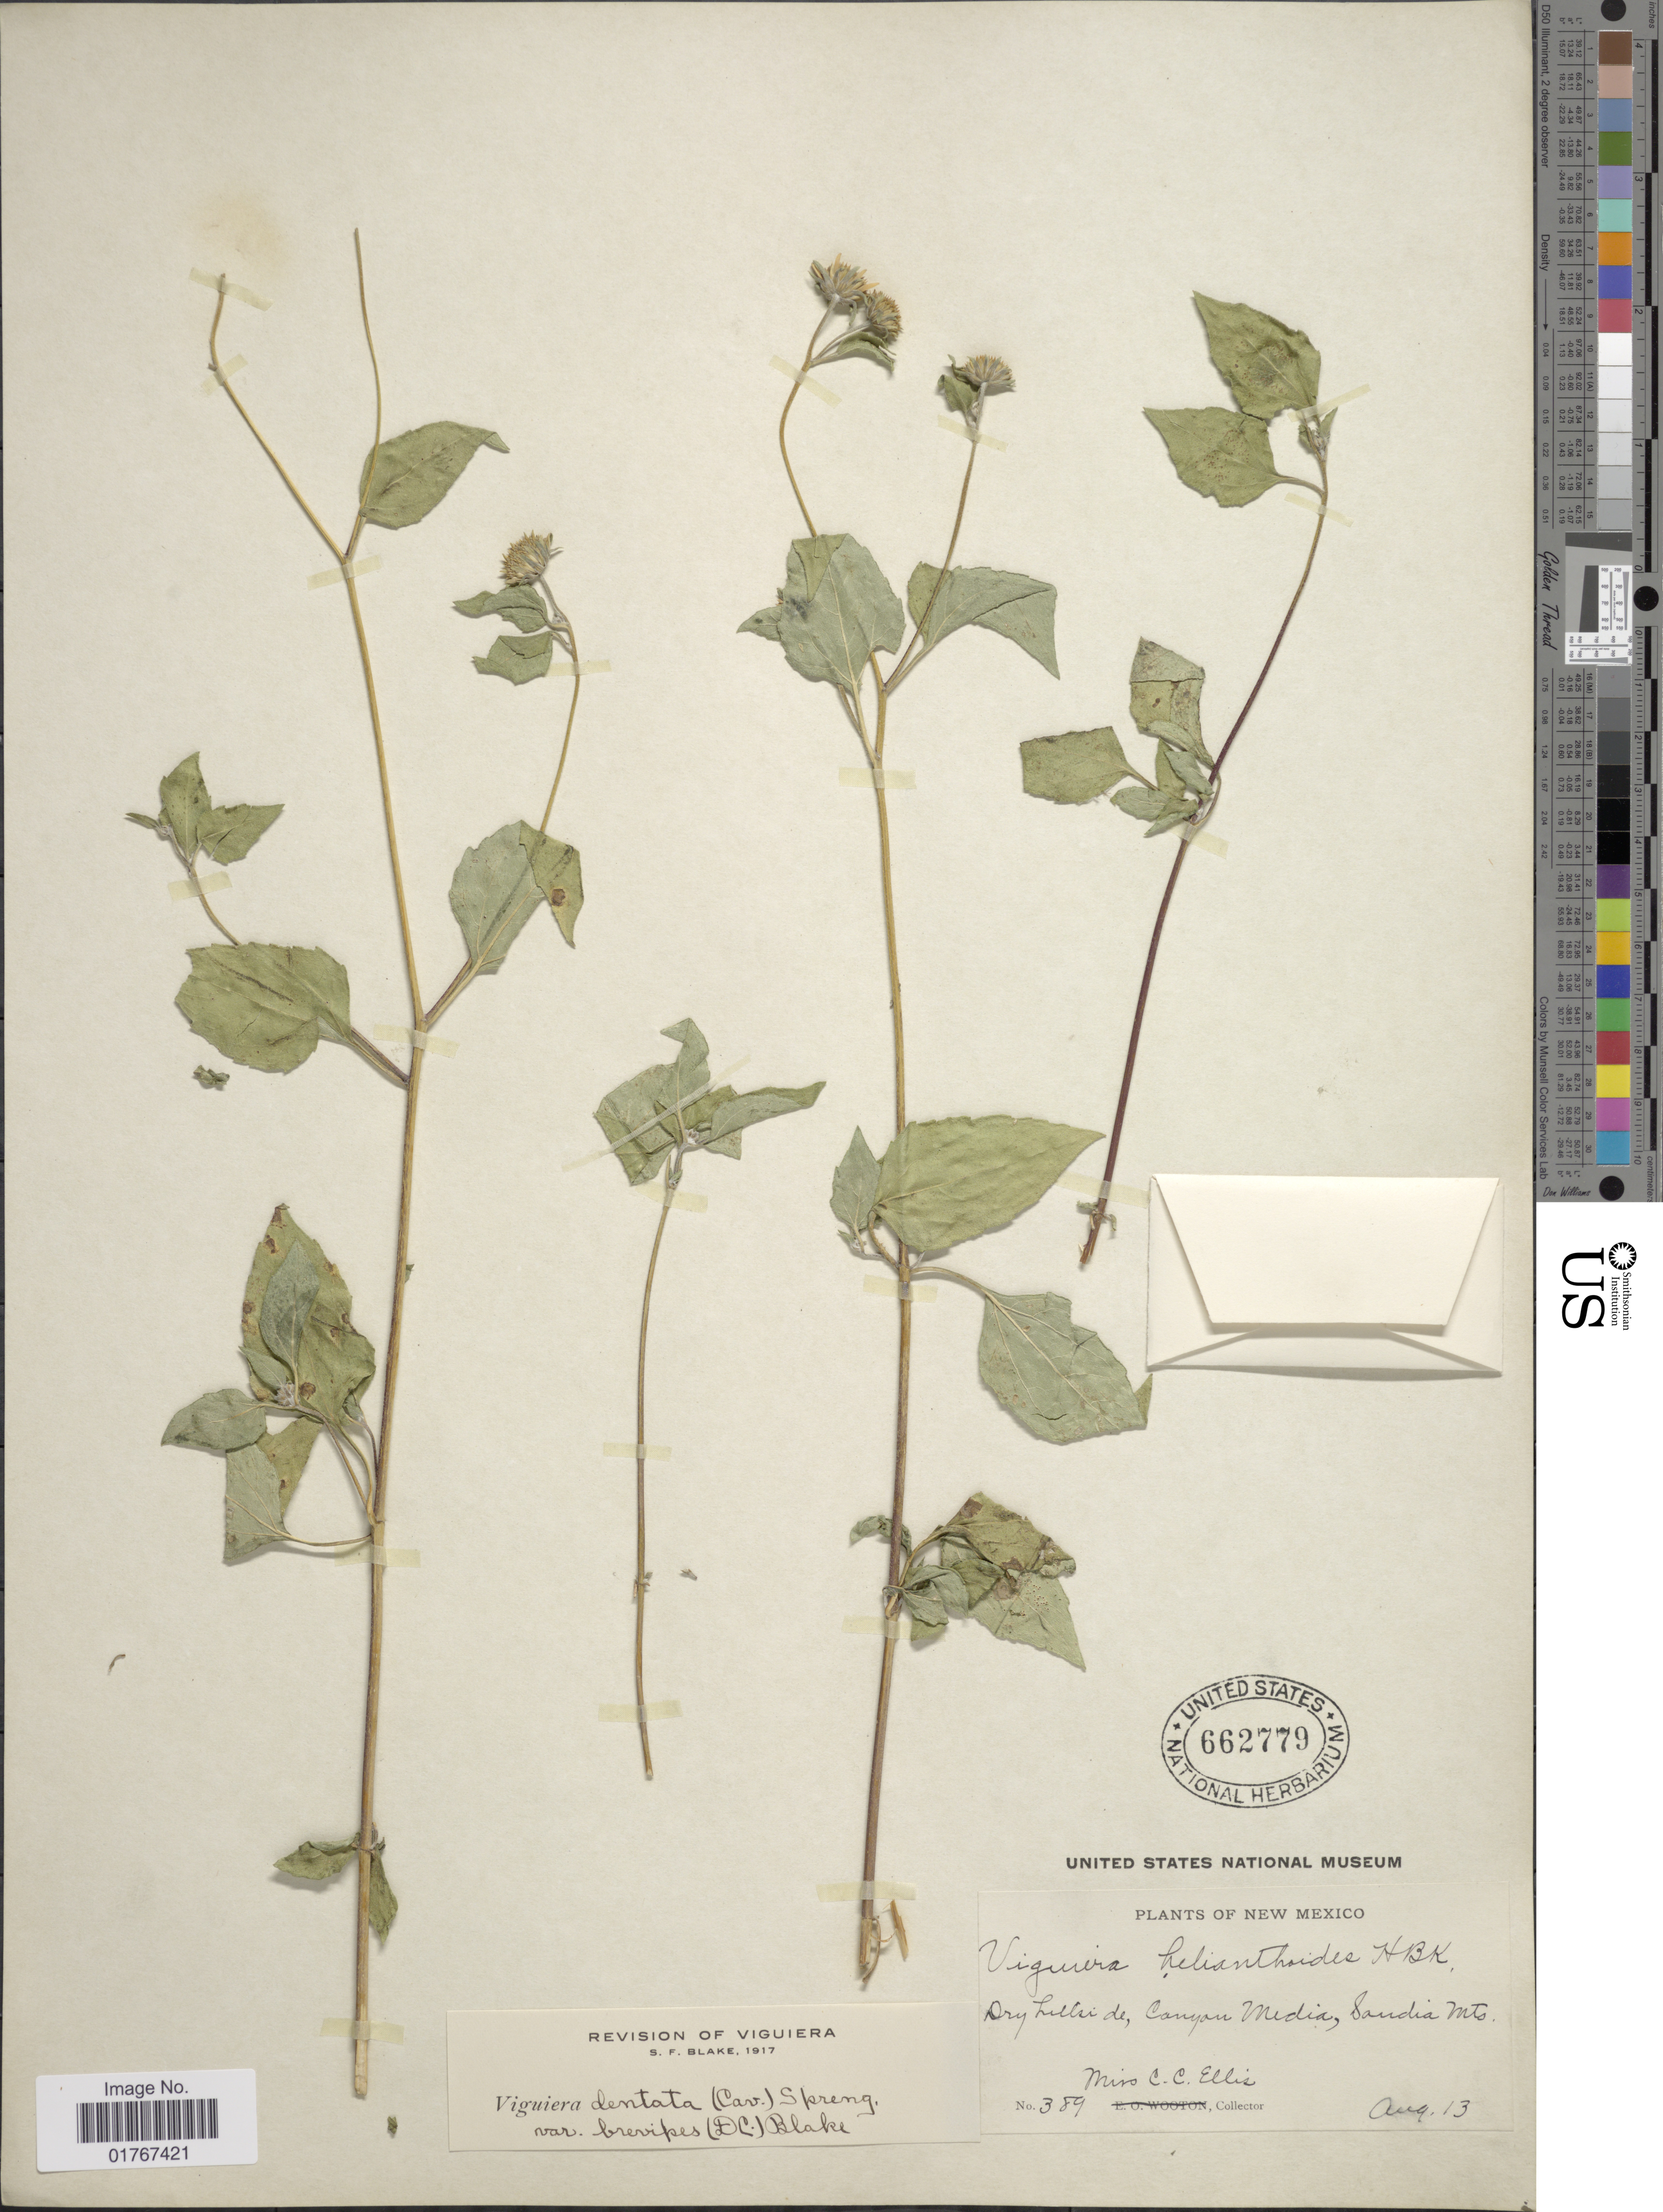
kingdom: Plantae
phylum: Tracheophyta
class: Magnoliopsida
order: Asterales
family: Asteraceae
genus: Viguiera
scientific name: Viguiera dentata var. brevipes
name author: (DC.) S.F. Blake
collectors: C. C. Ellis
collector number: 389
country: United States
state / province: New Mexico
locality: Dry hillside, Canyon Media, Sandia Mts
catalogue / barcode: US 662779